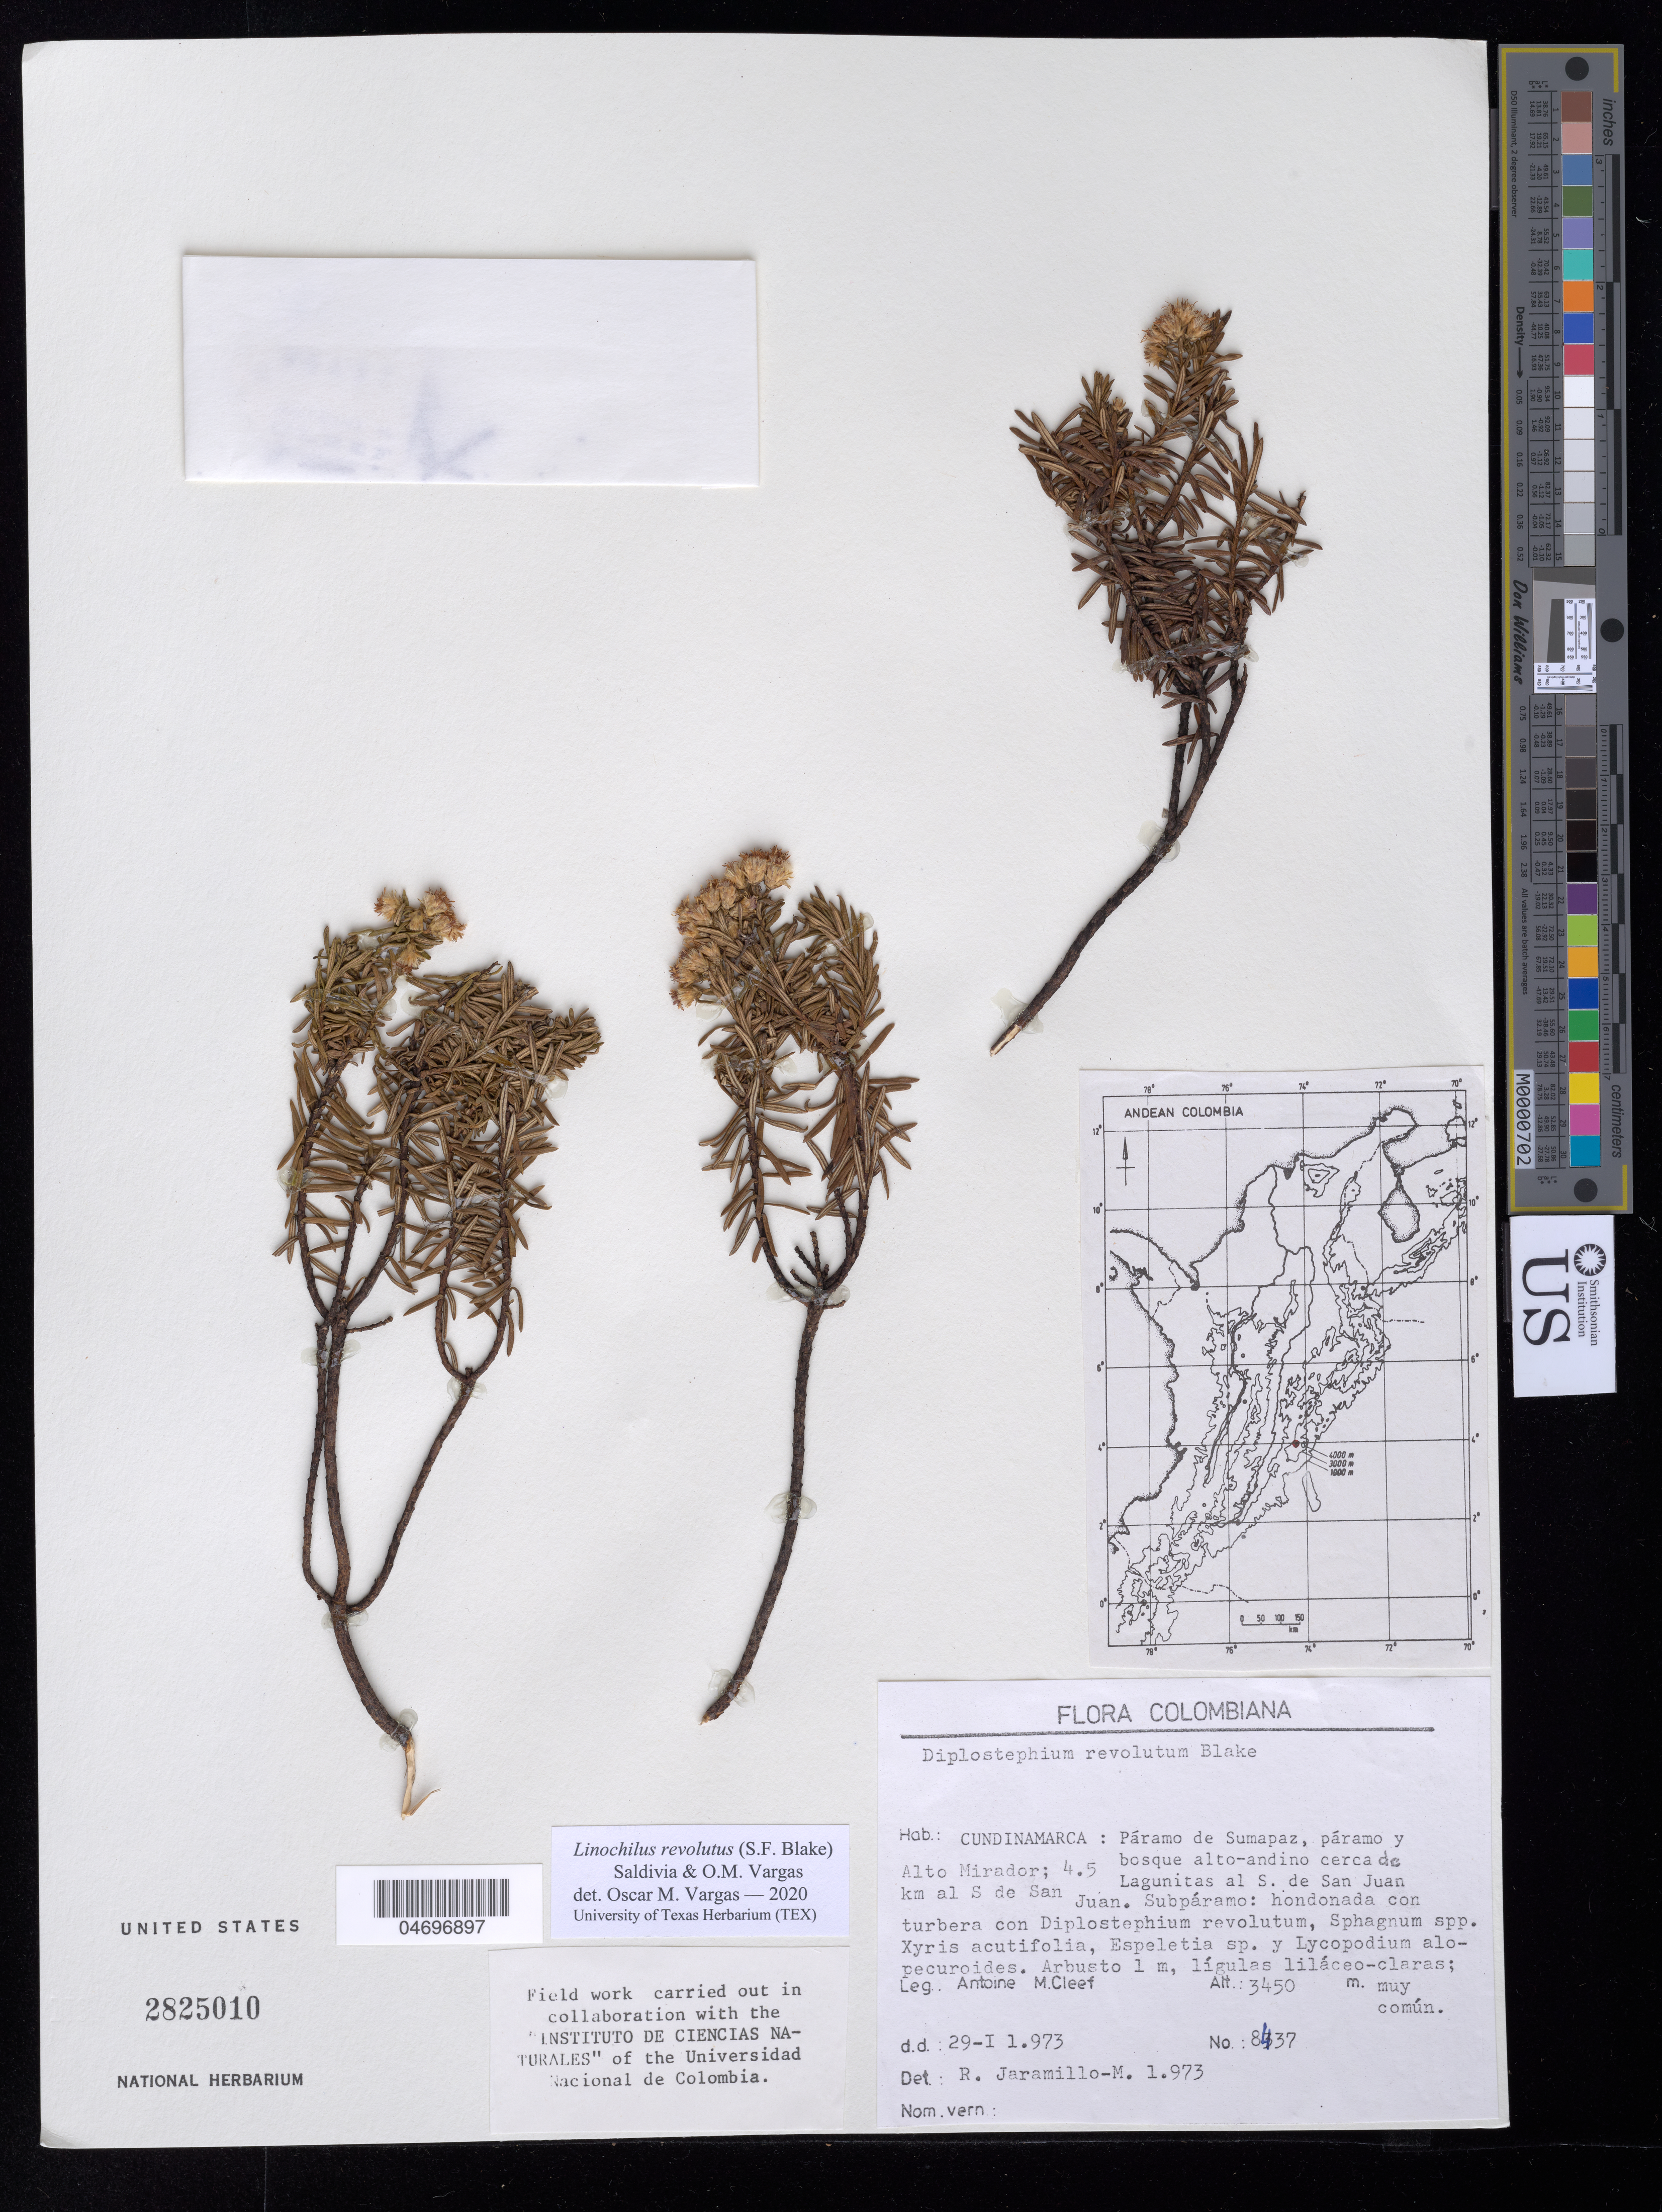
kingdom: Plantae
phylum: Tracheophyta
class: Magnoliopsida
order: Asterales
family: Asteraceae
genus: Linochilus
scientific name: Linochilus revolutus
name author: (S.F. Blake) Saldivia & O.M. Vargas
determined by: Vargas, Oscar M.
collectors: A. M. Cleef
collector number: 8437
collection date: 1973-01-29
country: Colombia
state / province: Cundinamarca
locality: Paramo de Sumapaz, paramo y bosque alto-andino cerca de Lagunitas al S. de San Juan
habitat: Subparamo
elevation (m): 3450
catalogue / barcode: US 2825010